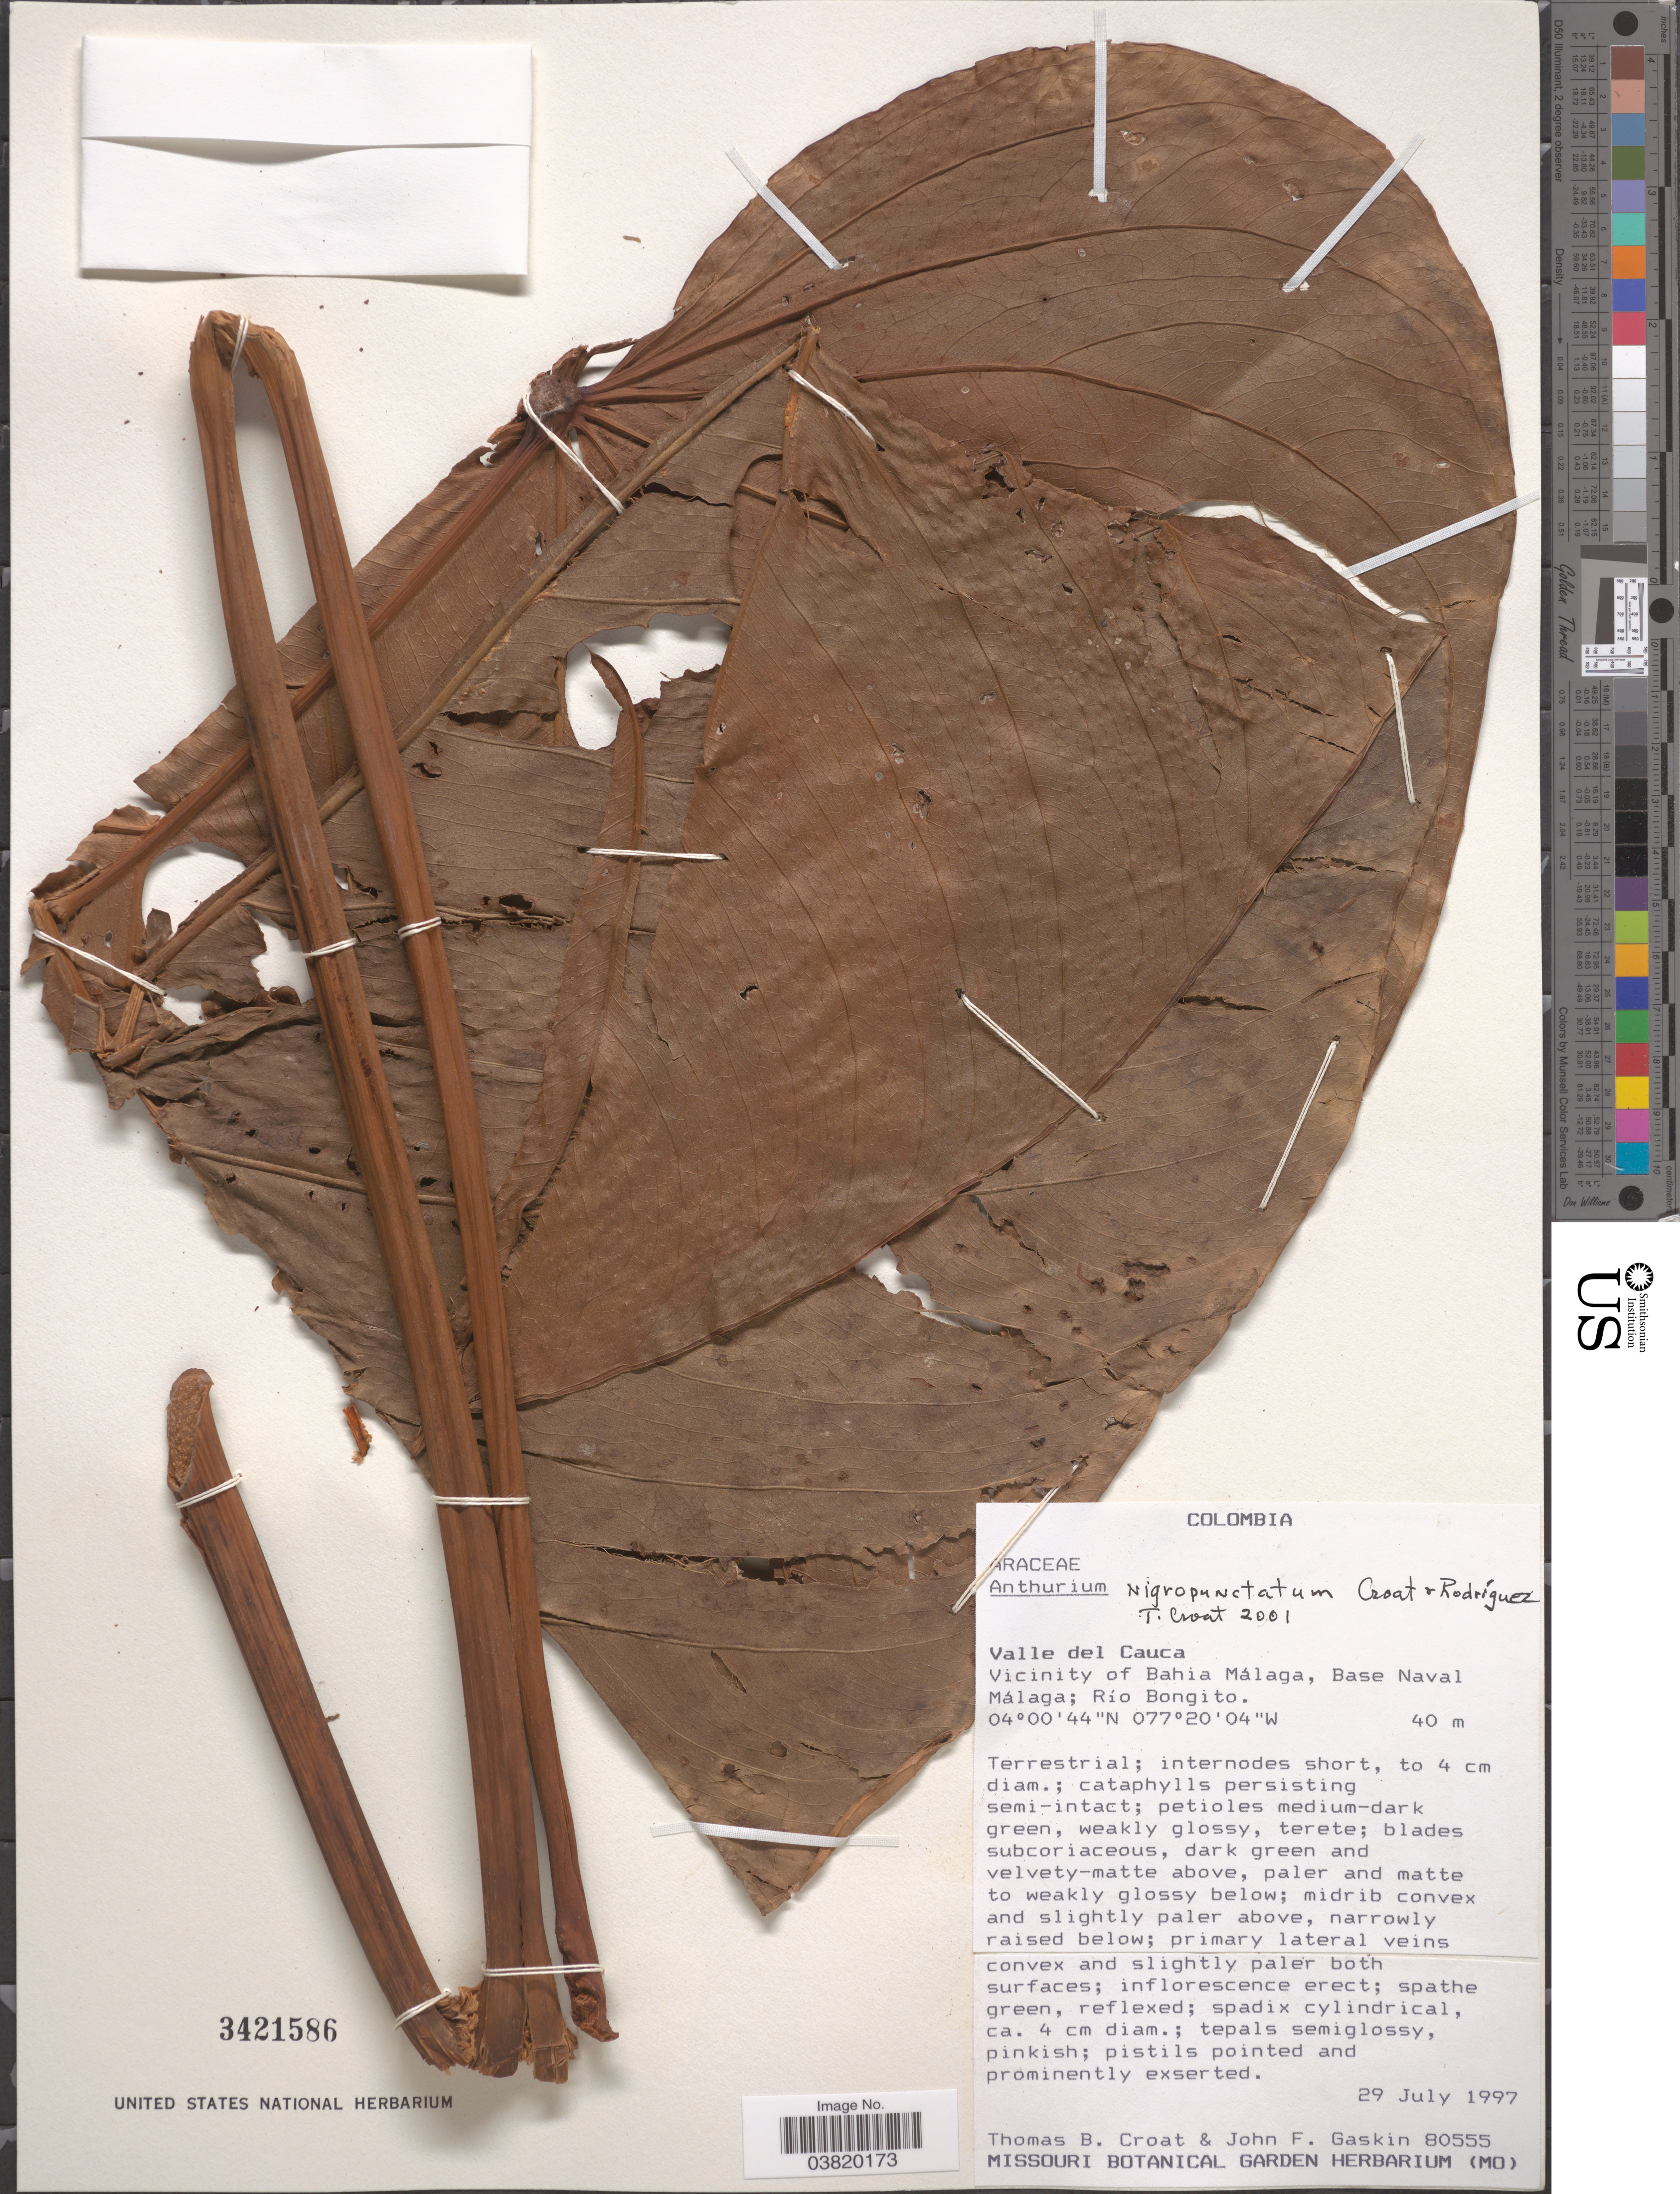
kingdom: Plantae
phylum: Tracheophyta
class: Liliopsida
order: Alismatales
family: Araceae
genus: Anthurium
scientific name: Anthurium nigropunctatum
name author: Croat & J. Rodr.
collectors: T. B. Croat & J. F. Gaskin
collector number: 80555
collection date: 1997-07-29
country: Colombia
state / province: Valle del Cauca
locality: Vicinity of Bahia Málaga, Base Naval Málaga; Río Bongito.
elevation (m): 40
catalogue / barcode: US 3421586